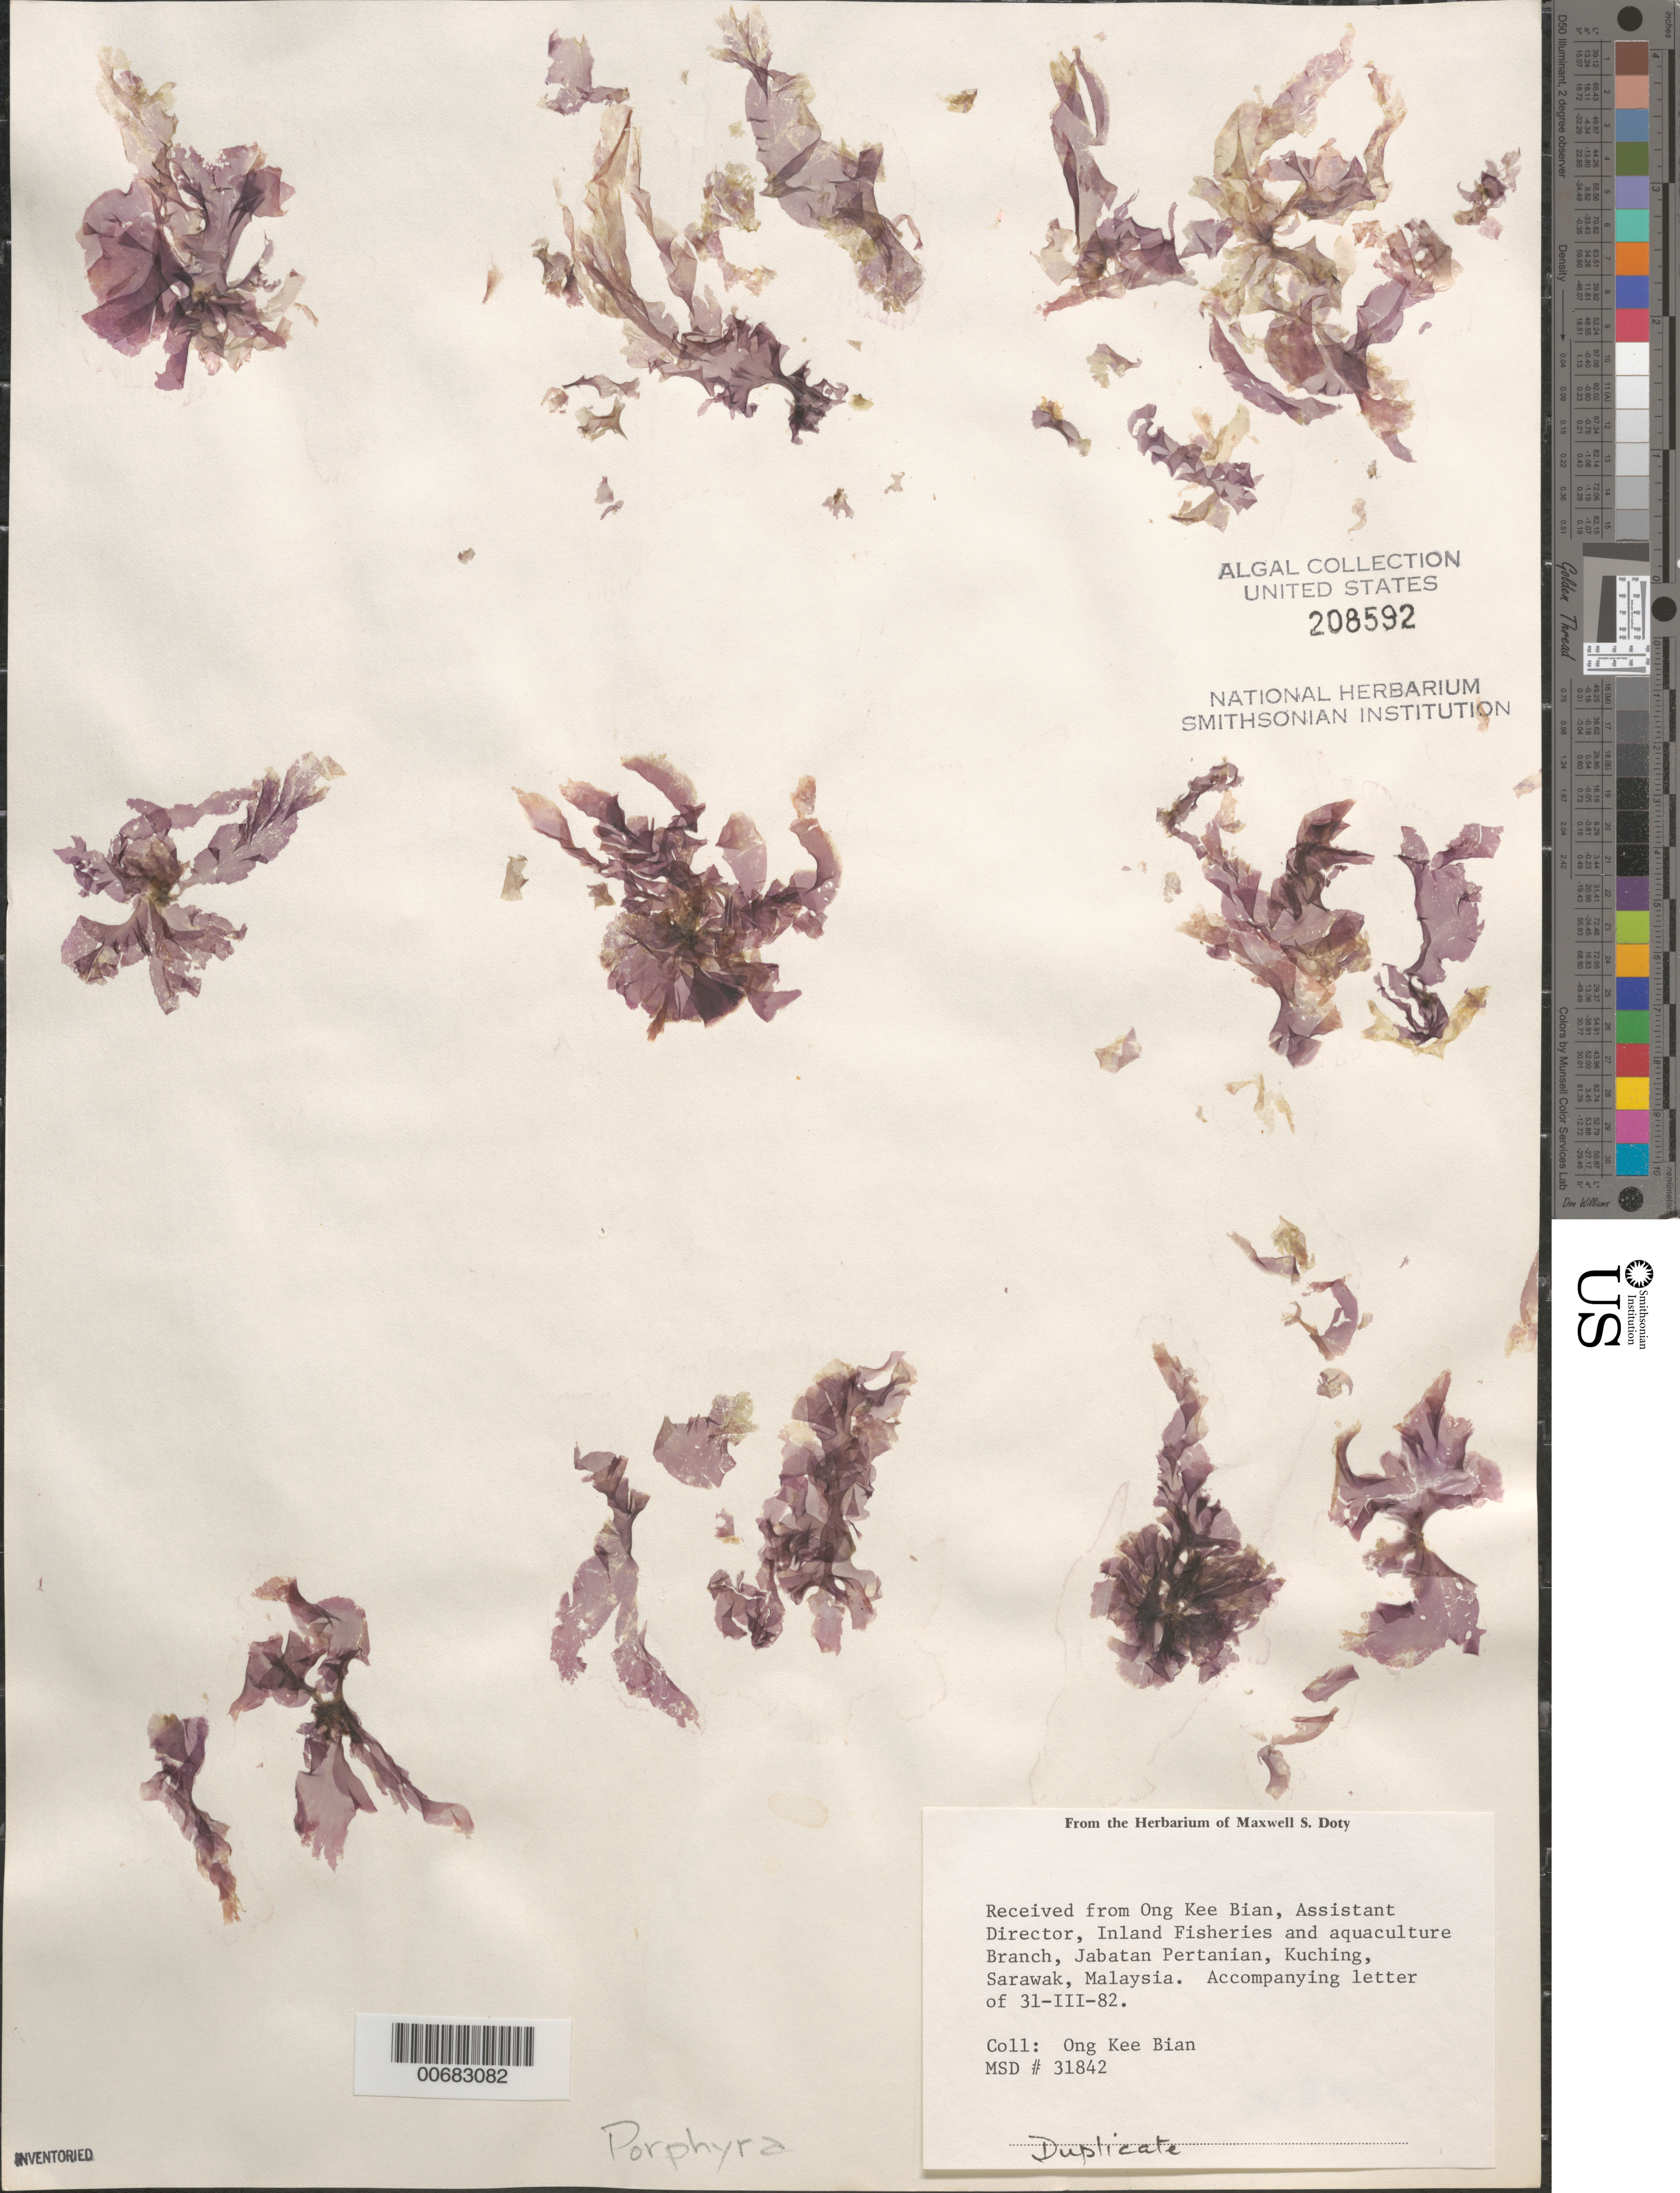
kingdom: Plantae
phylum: Rhodophyta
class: Bangiophyceae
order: Bangiales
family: Bangiaceae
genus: Porphyra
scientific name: Porphyra sp.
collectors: O. Bian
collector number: MSD 31842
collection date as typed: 31 Mar 1982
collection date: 1982-03-31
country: Malaysia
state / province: Sarawak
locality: Kuching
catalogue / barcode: US 208592